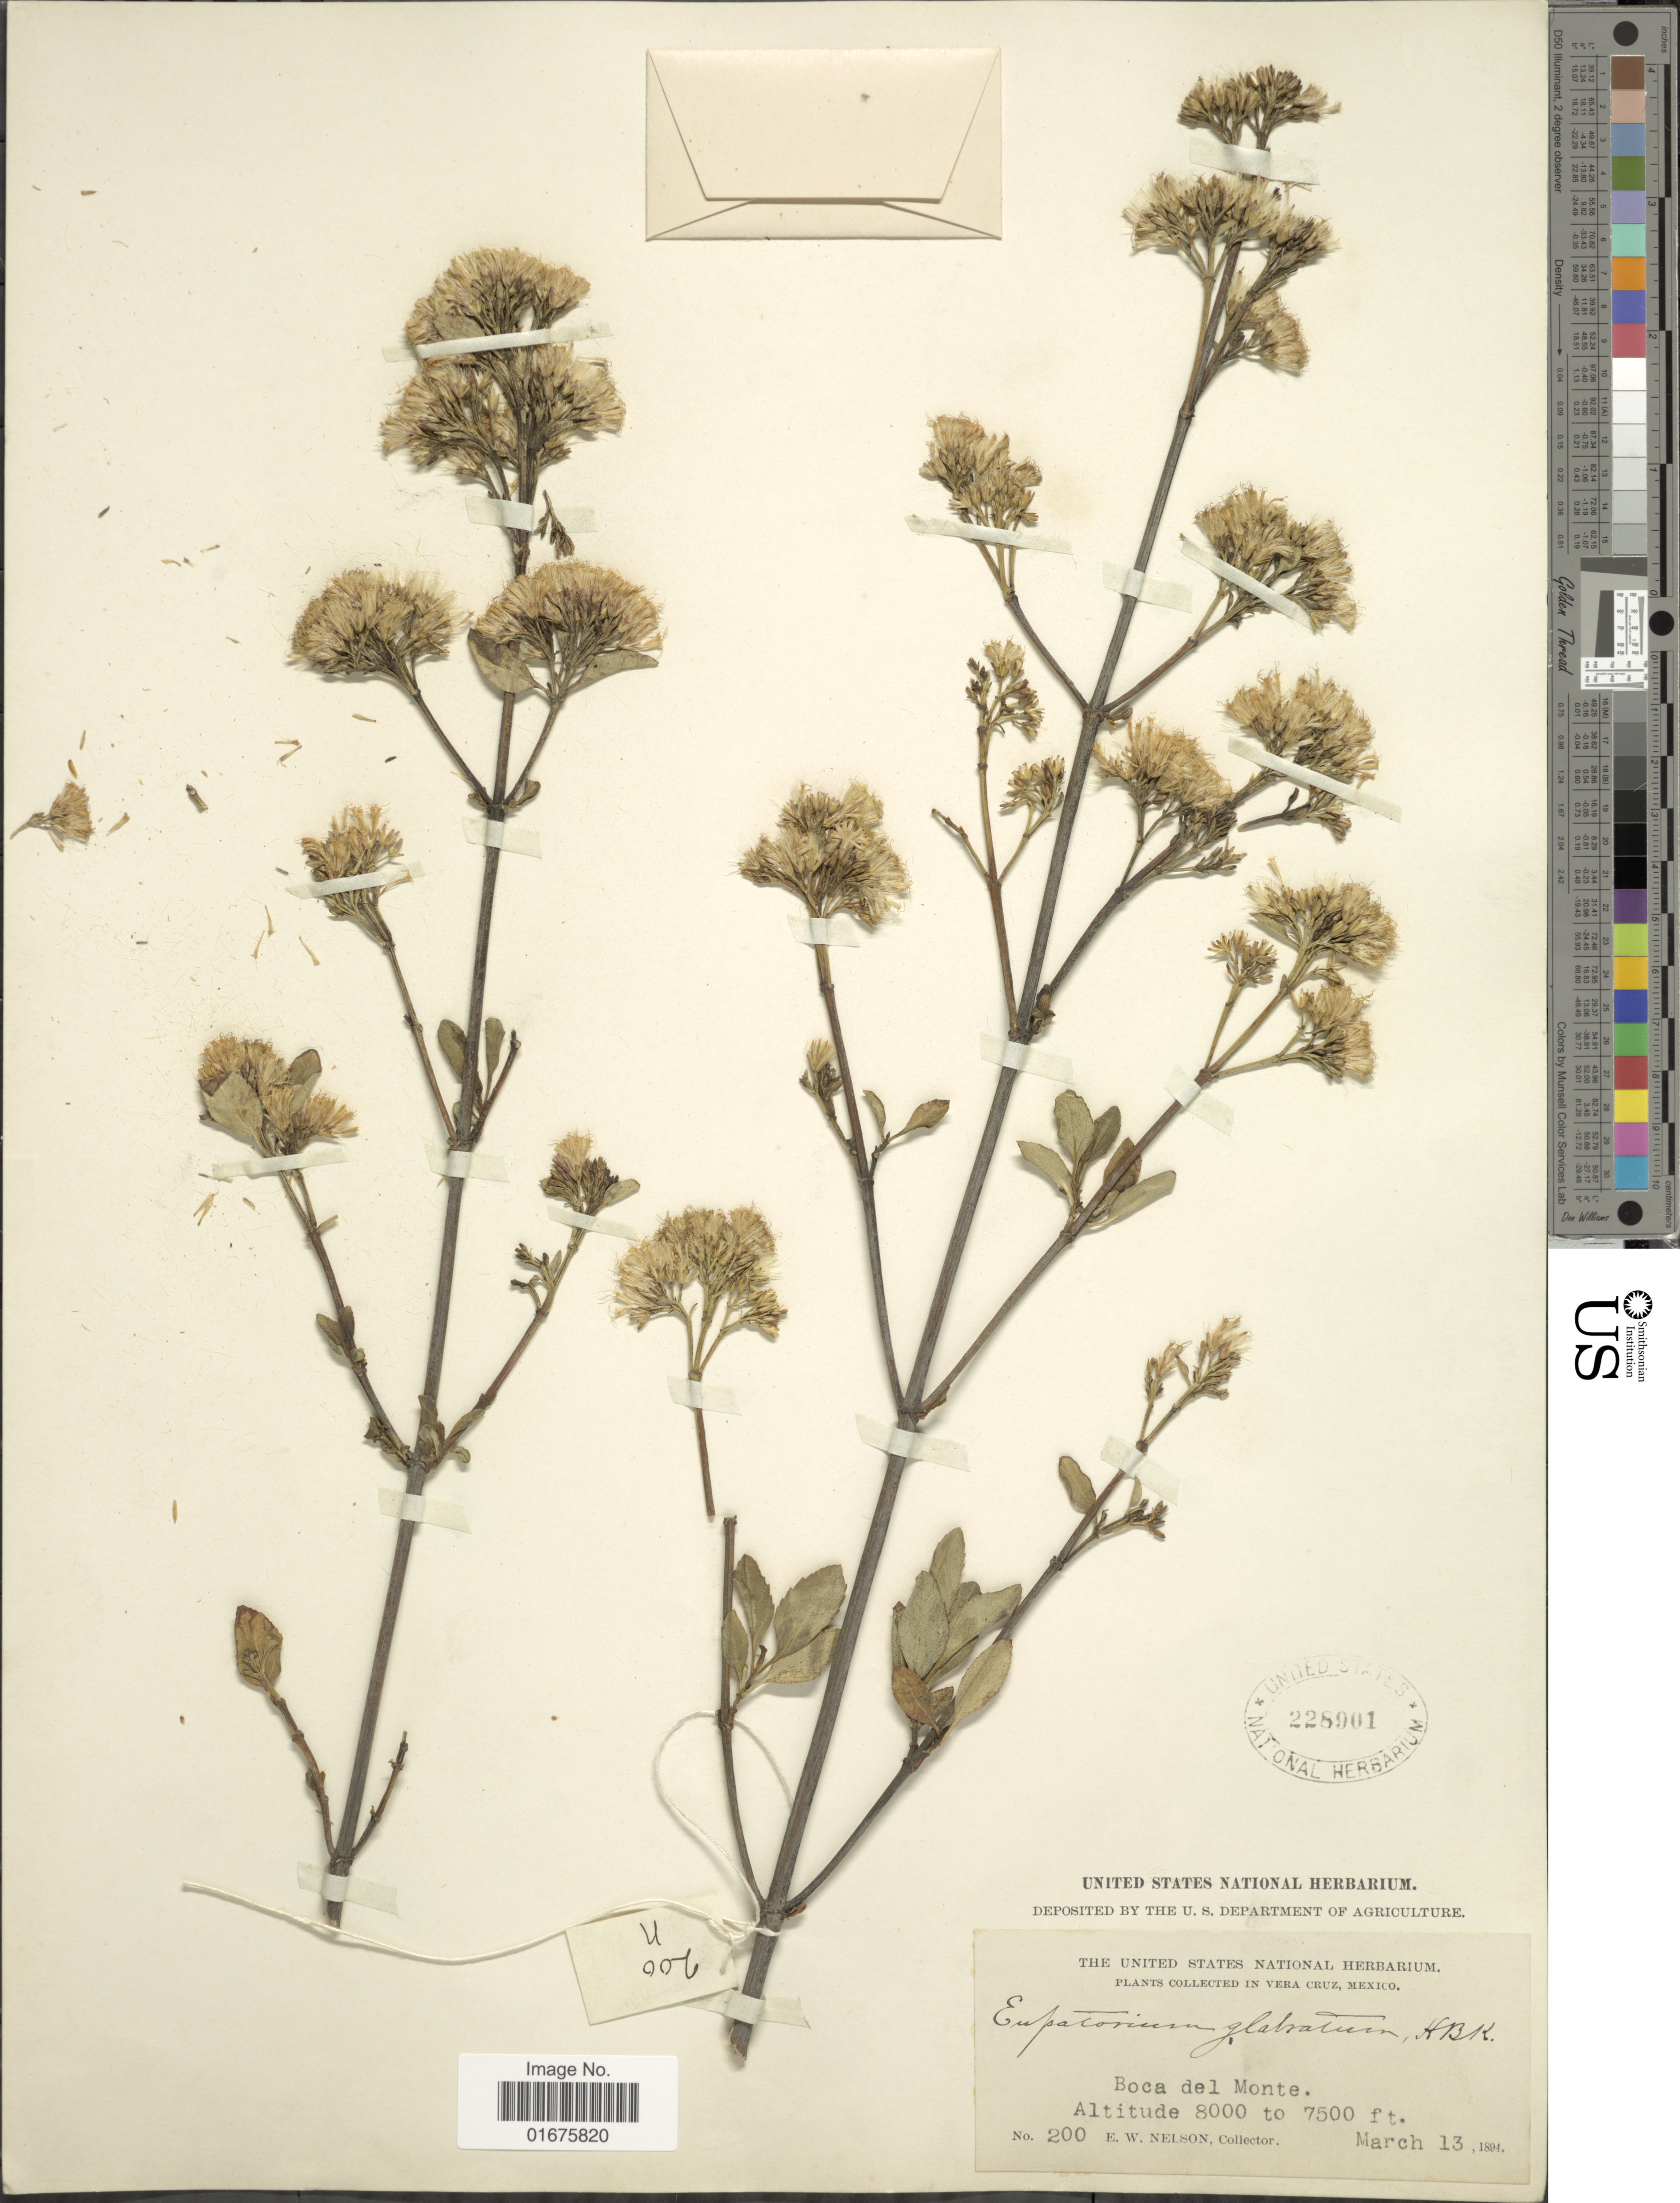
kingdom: Plantae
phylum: Tracheophyta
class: Magnoliopsida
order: Asterales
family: Asteraceae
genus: Ageratina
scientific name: Ageratina glabrata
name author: (Kunth) R.M. King & H. Rob.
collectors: E. W. Nelson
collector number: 200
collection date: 1894-03-13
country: Mexico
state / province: Veracruz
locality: Vera Cruz, Boca del Monte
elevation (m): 2286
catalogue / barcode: US 228901